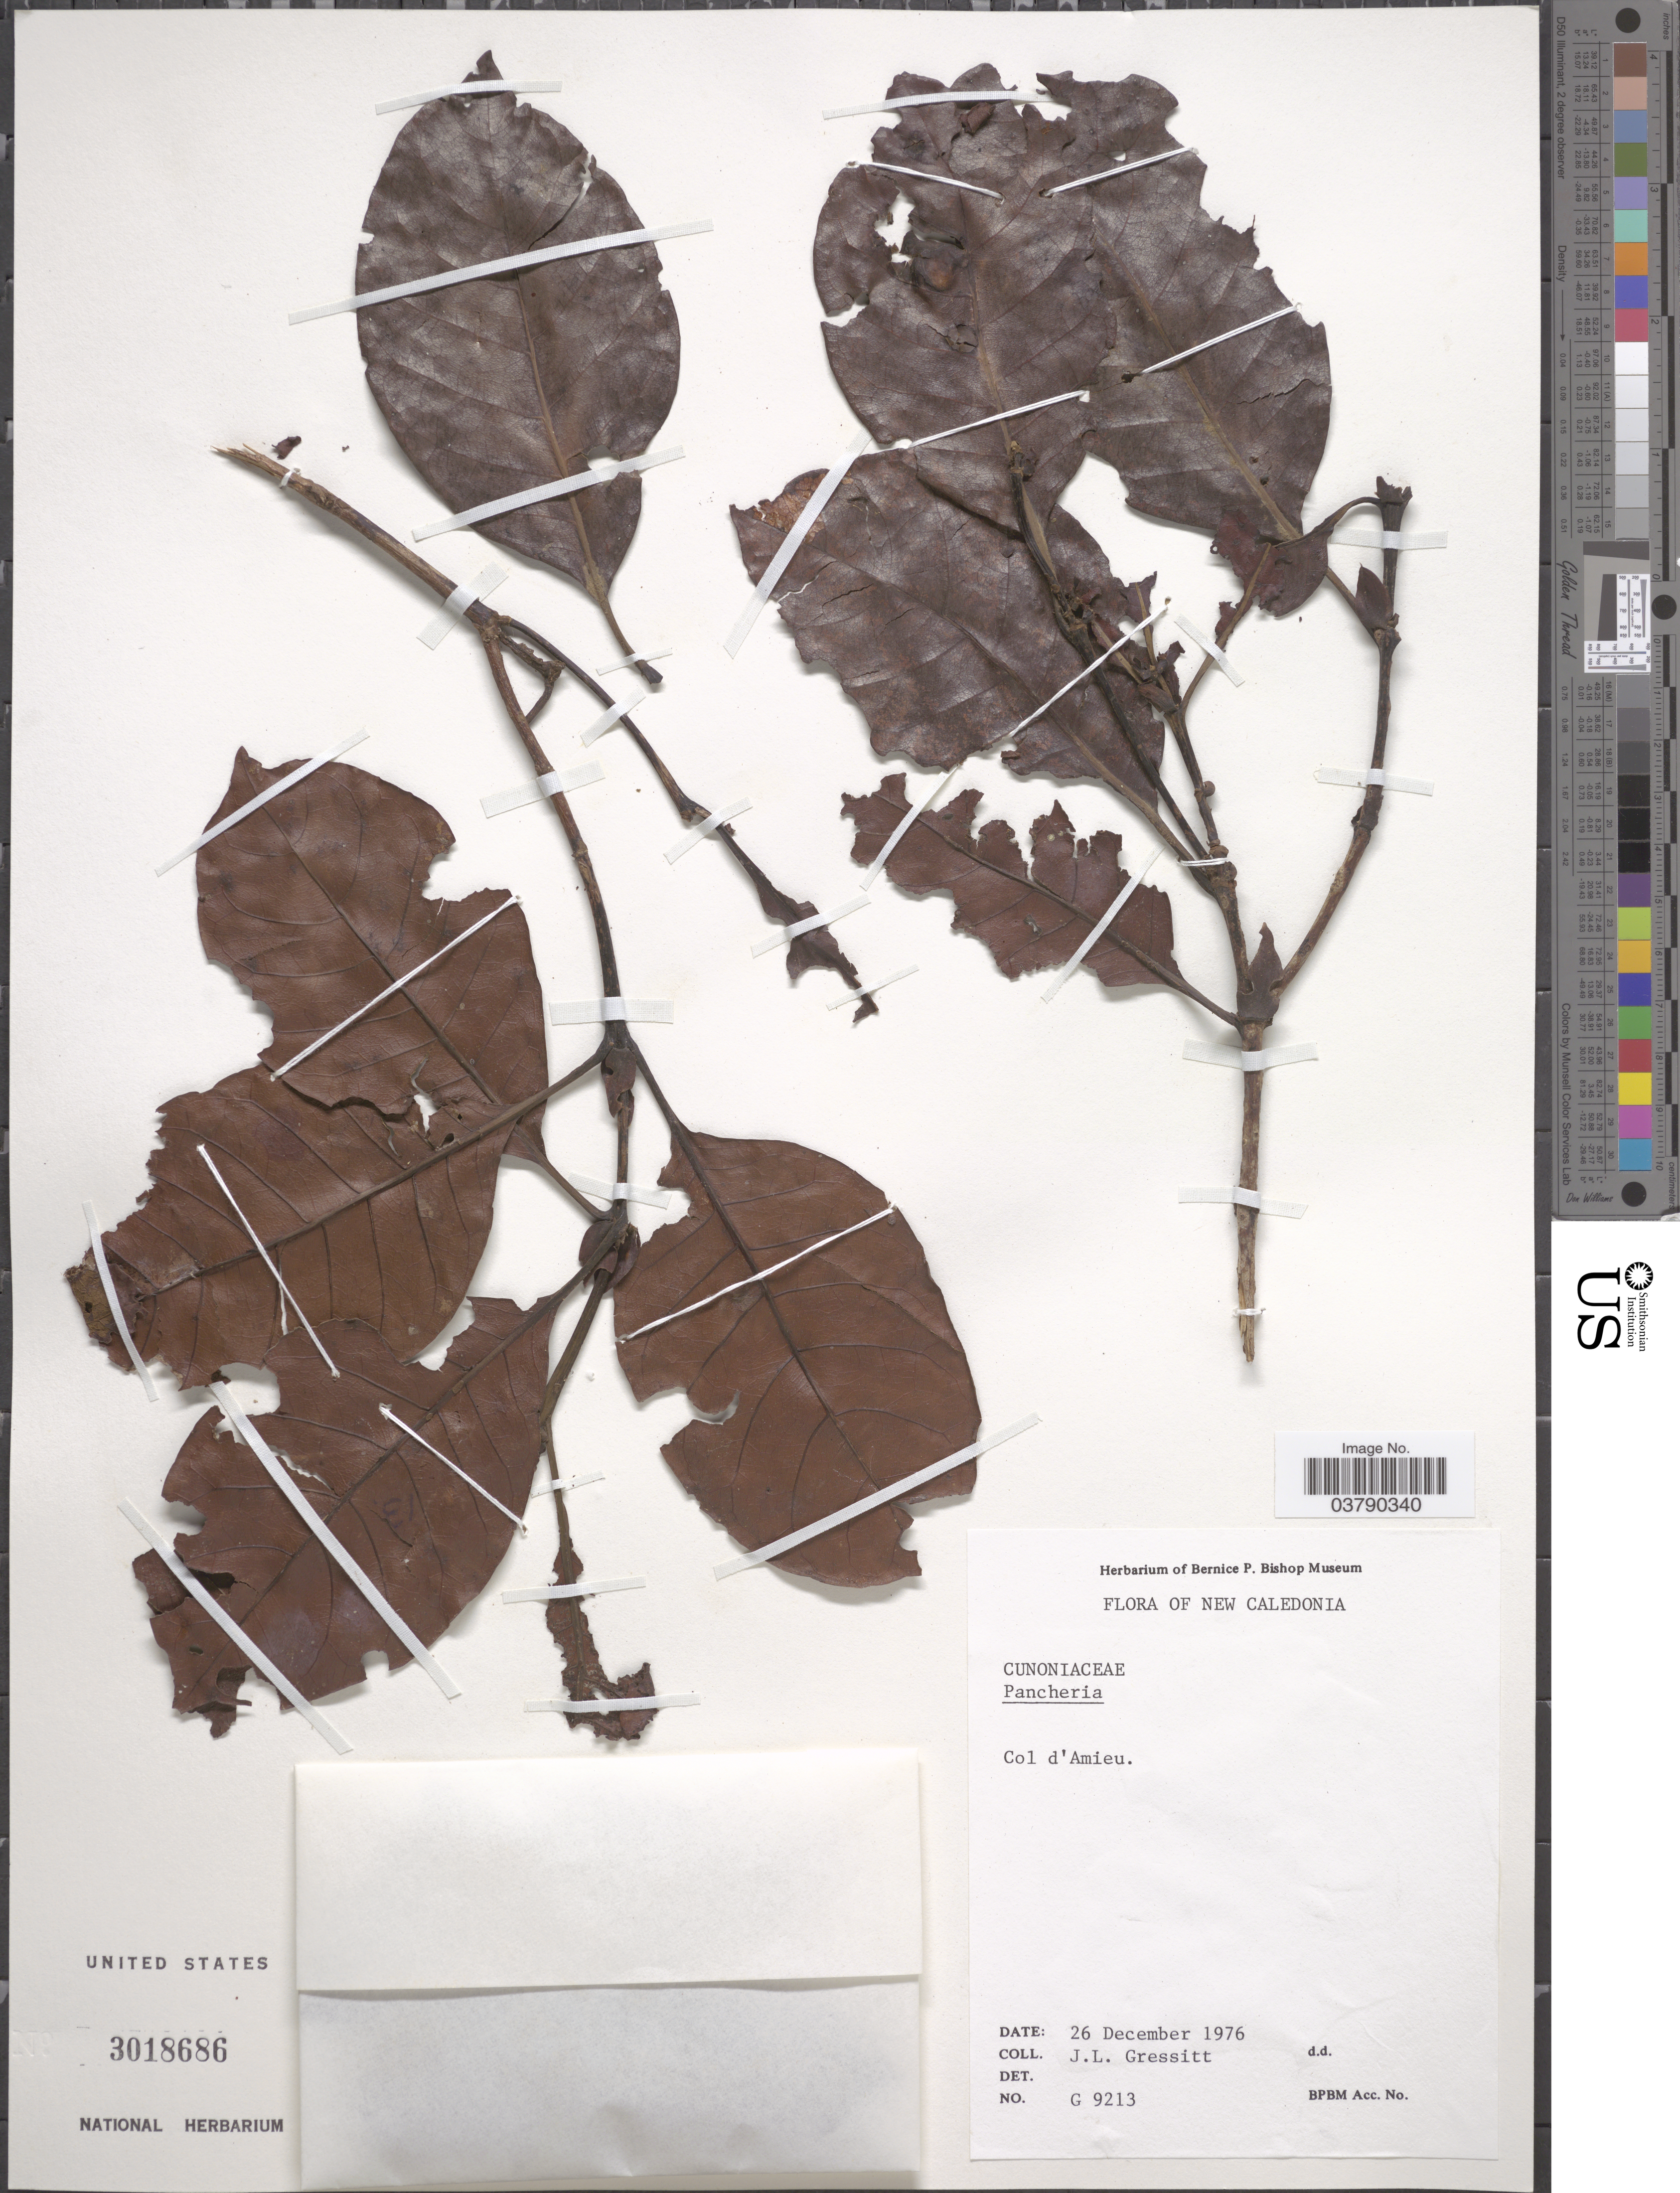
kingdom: Plantae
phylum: Tracheophyta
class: Magnoliopsida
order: Oxalidales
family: Cunoniaceae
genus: Pancheria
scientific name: Pancheria sp.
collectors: J. Gressitt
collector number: G9213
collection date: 1976-12-26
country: New Caledonia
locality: Col d'Amieu.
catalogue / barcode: US 3018686